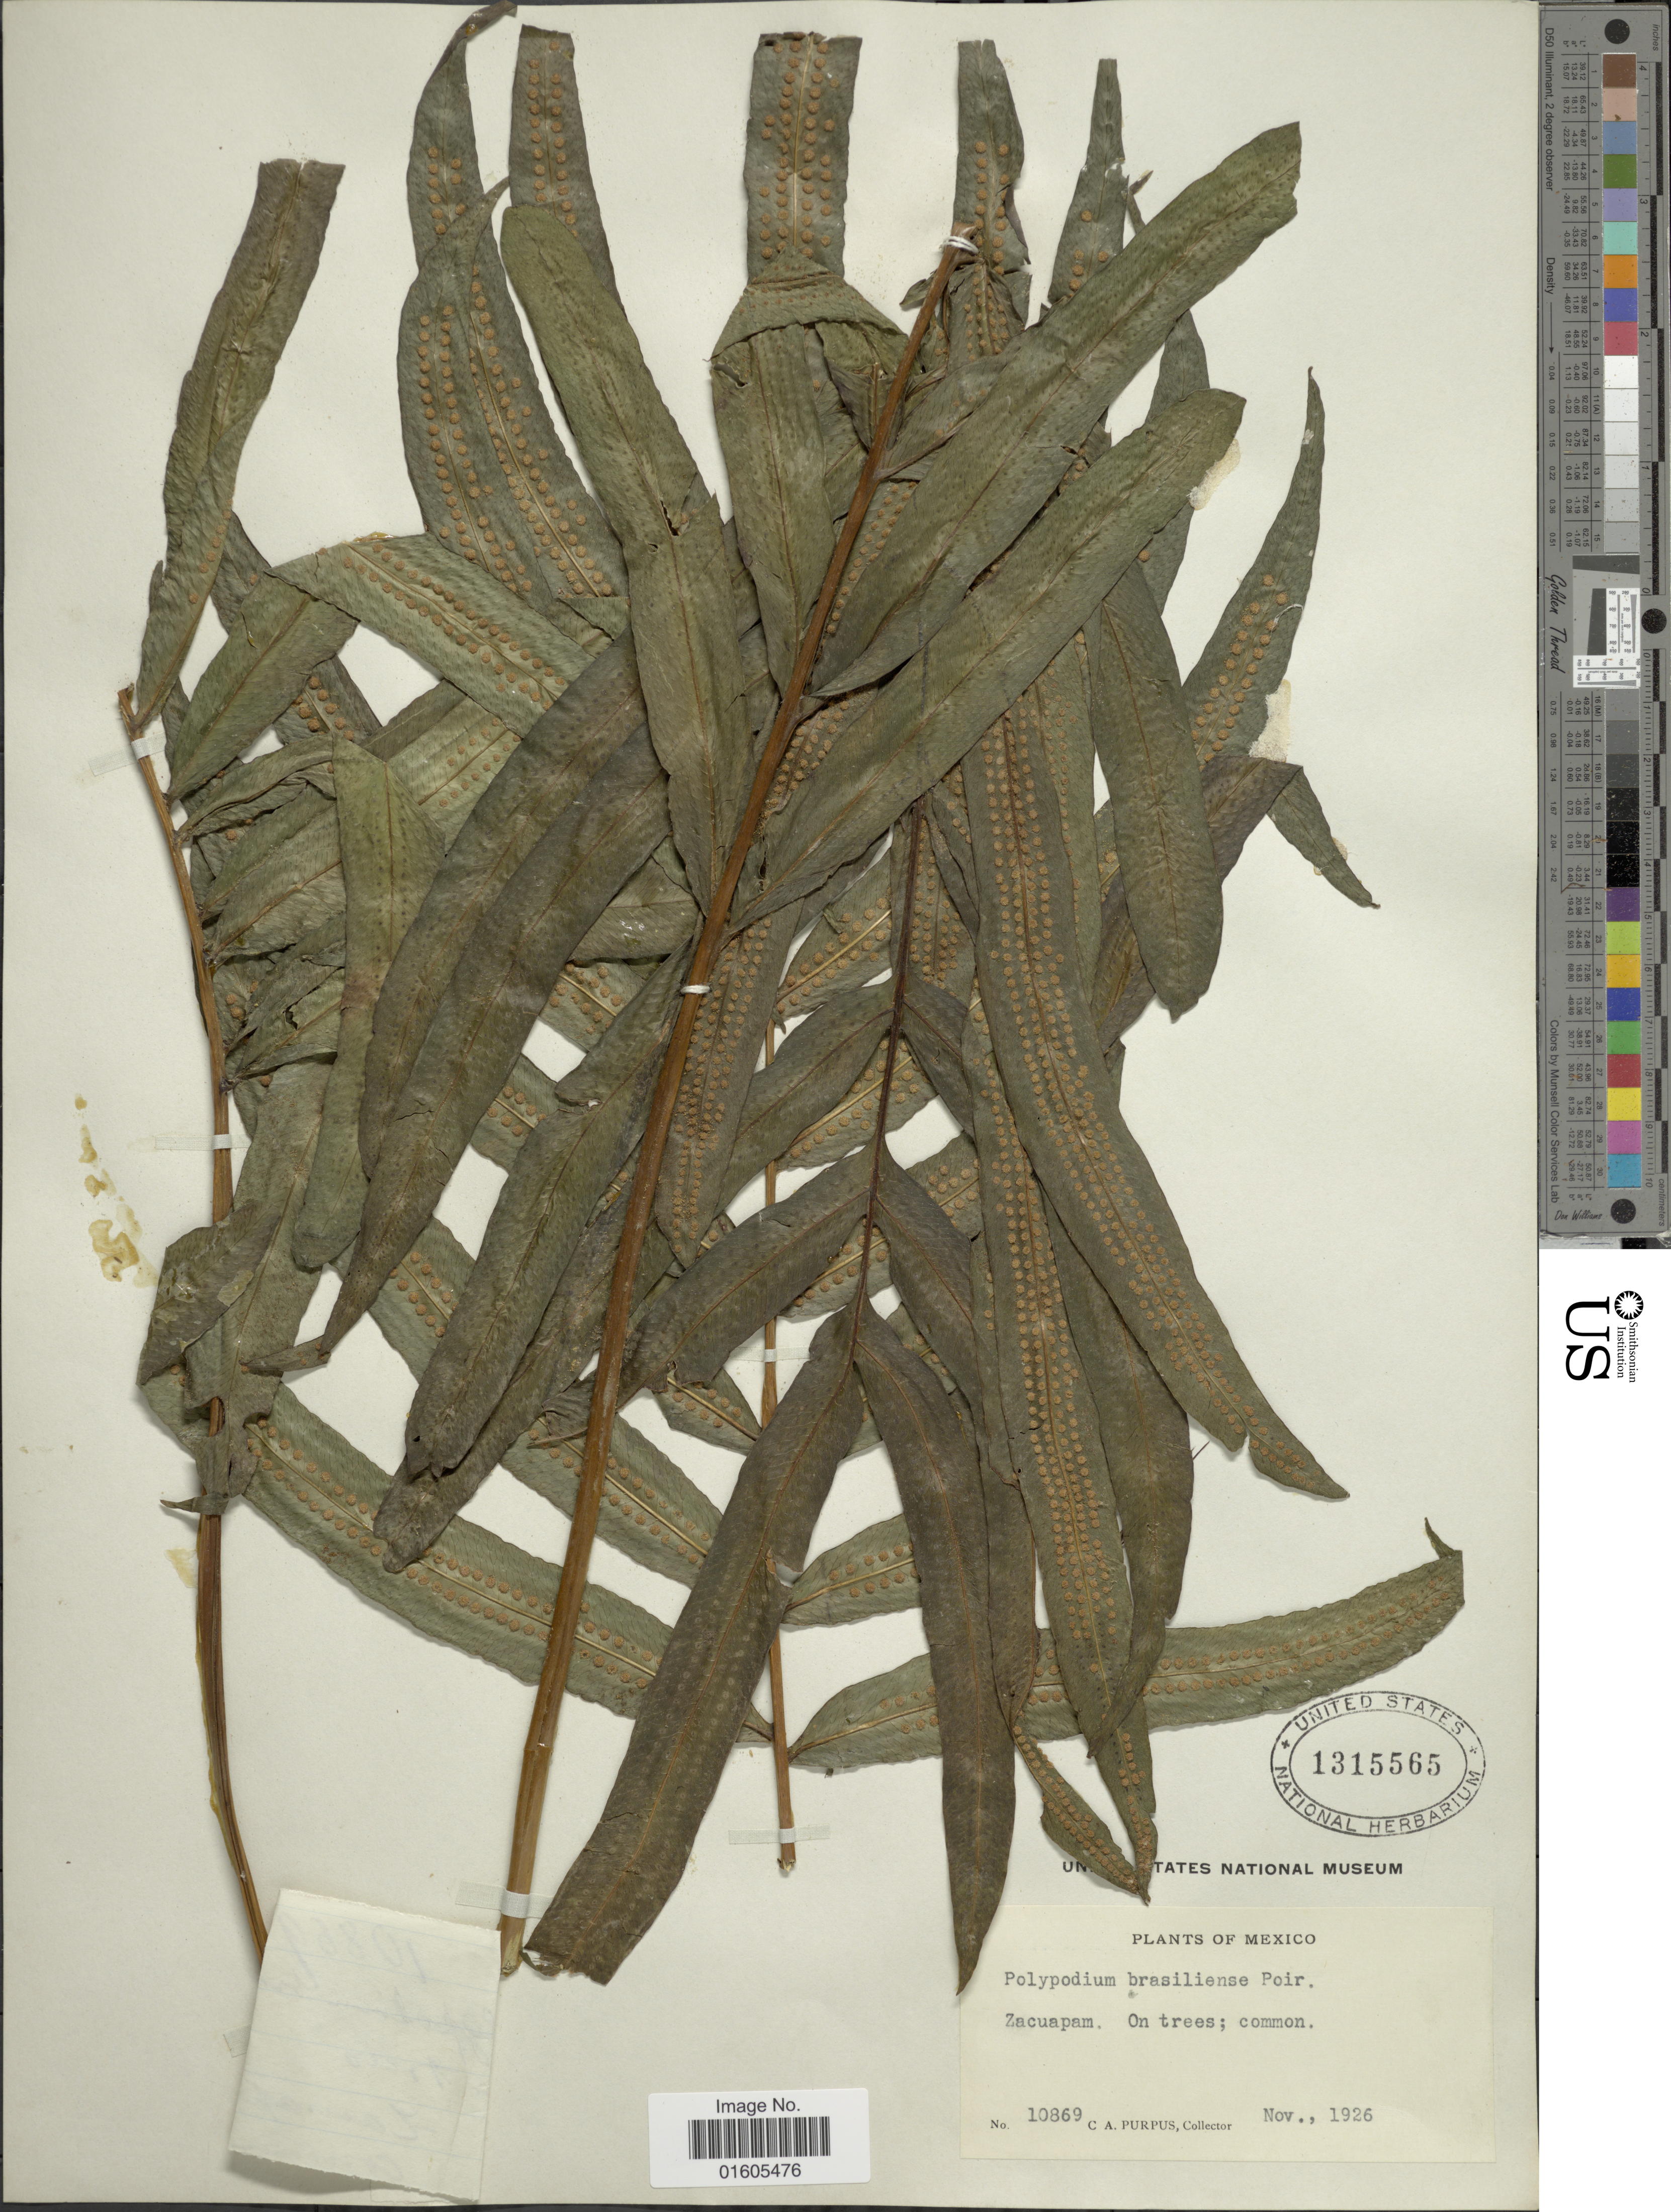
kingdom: Plantae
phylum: Tracheophyta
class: Polypodiopsida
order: Polypodiales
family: Polypodiaceae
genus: Serpocaulon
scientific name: Serpocaulon triseriale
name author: (Sw.) A.R. Sm.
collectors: C. A. Purpus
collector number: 10869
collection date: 1926-11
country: Mexico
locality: Zacuapan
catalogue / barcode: US 1315565